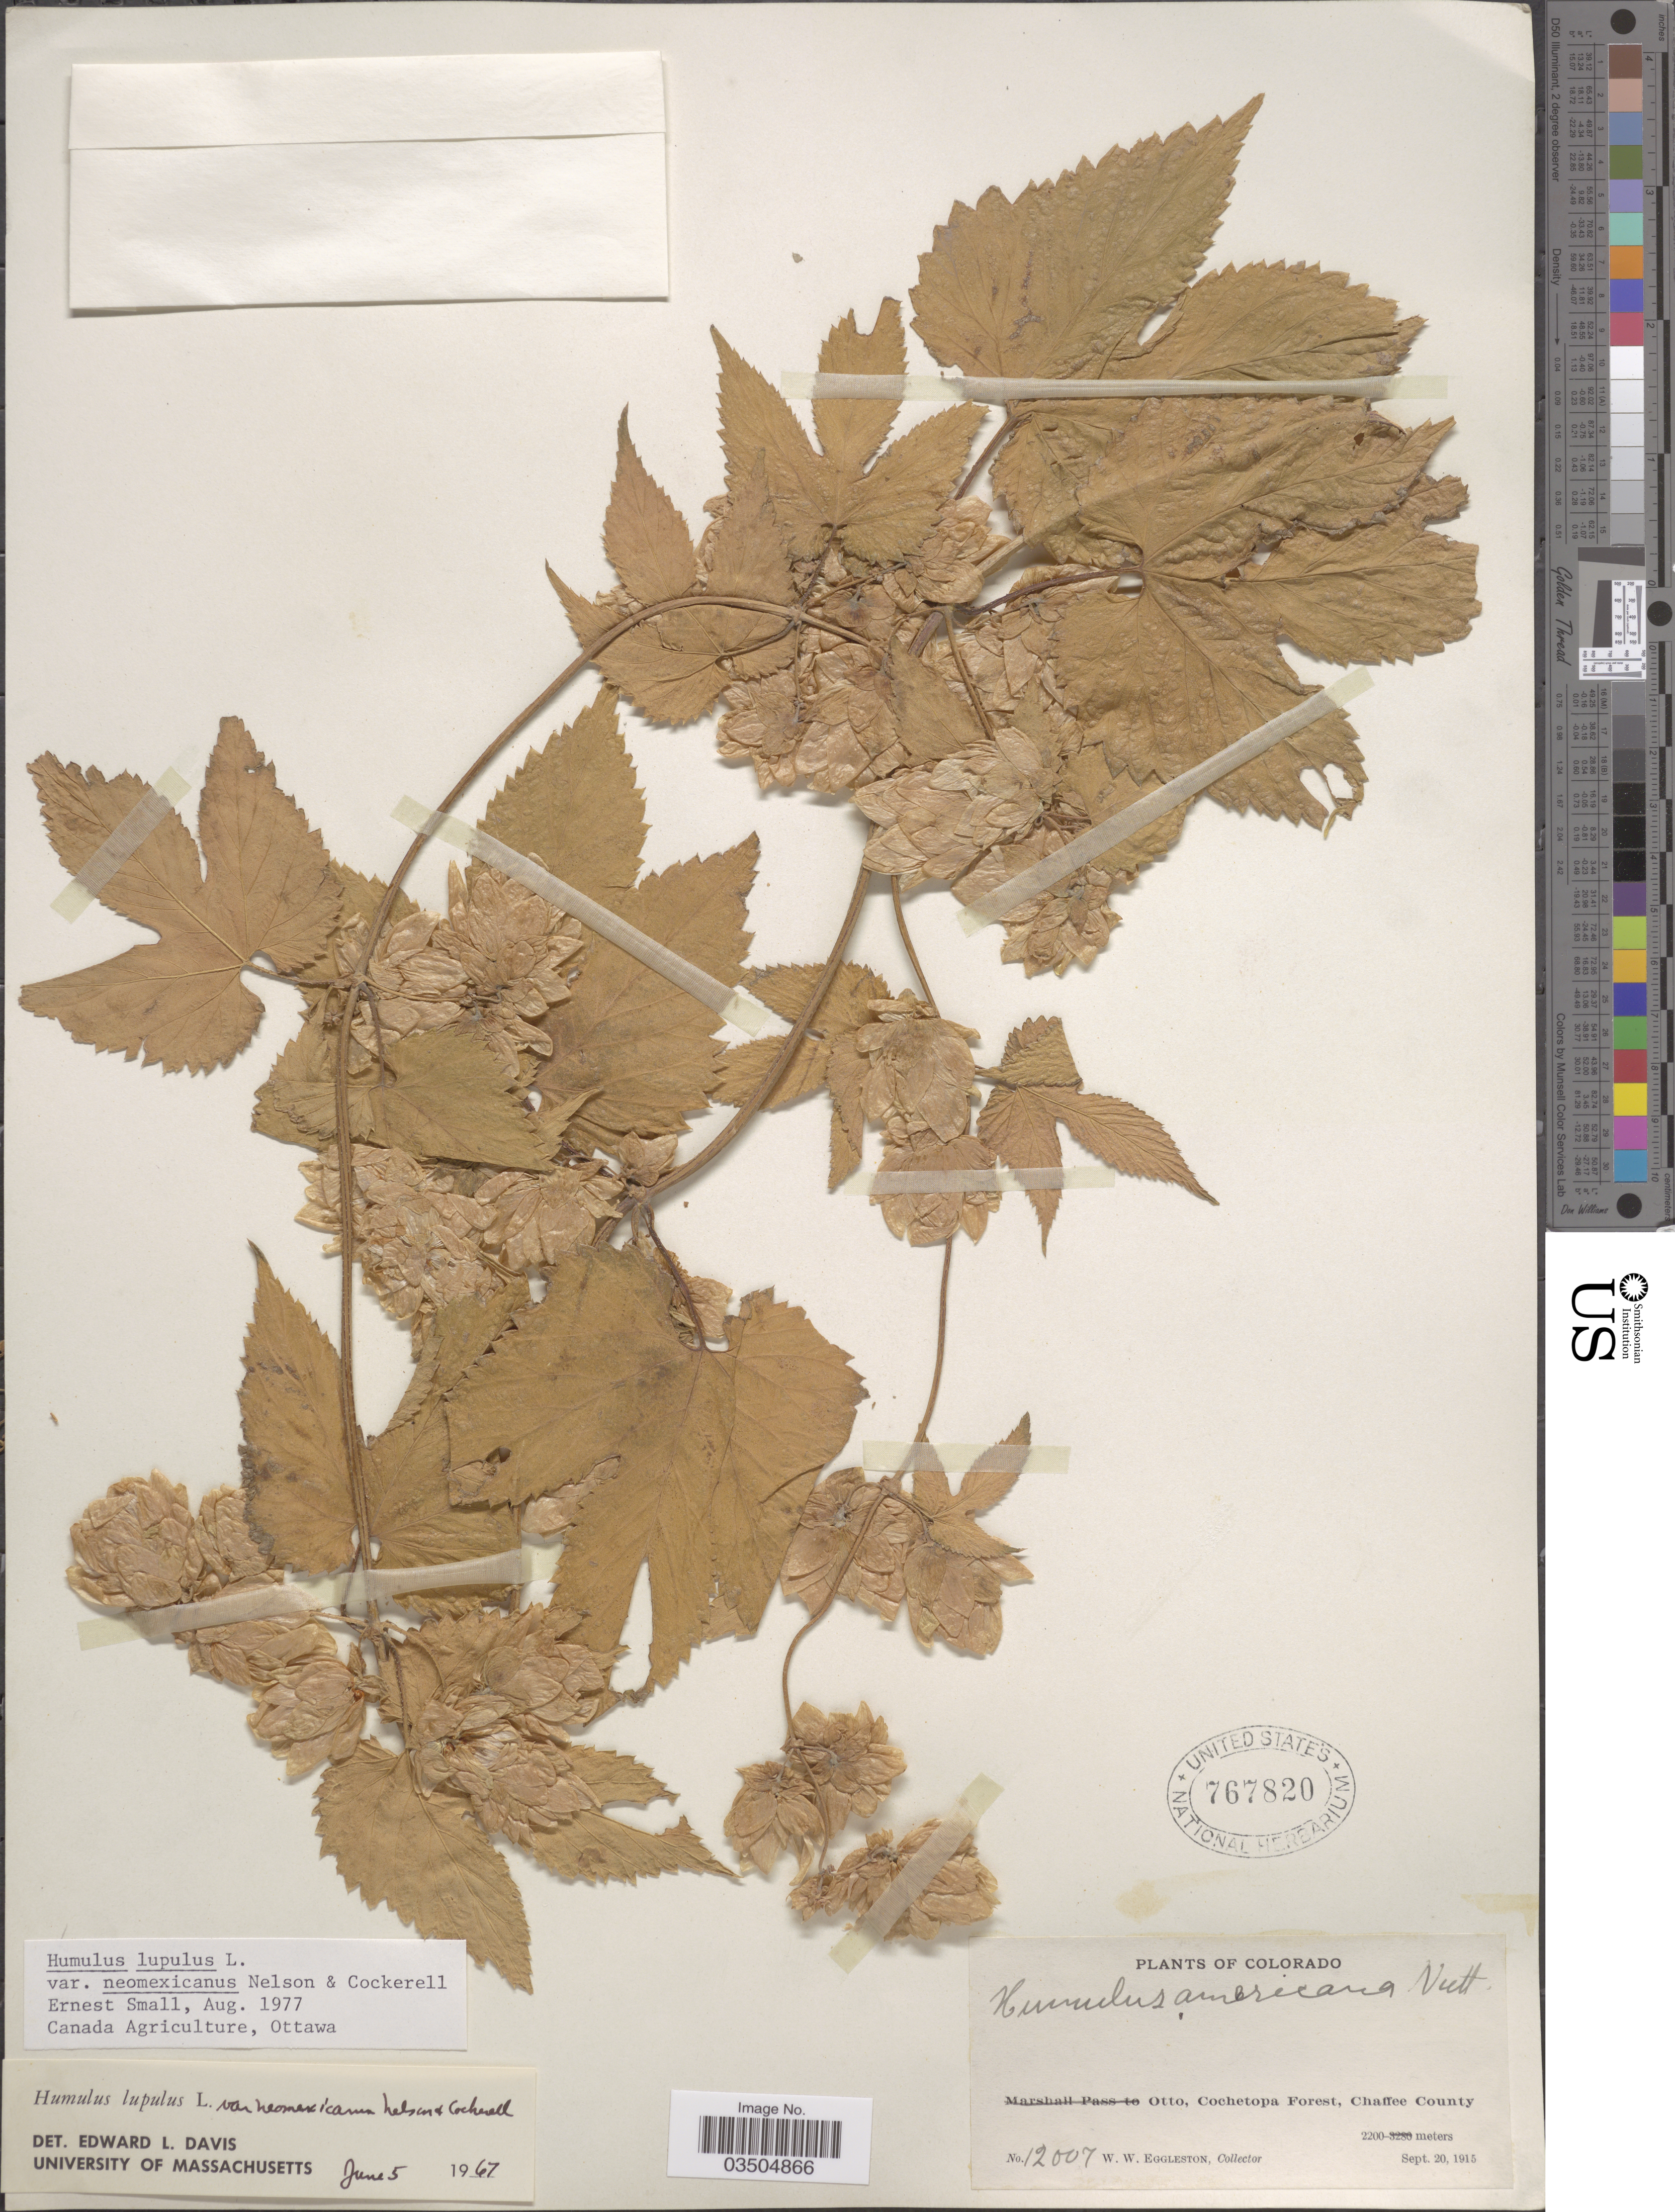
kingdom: Plantae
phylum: Tracheophyta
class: Magnoliopsida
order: Rosales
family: Cannabaceae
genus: Humulus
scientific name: Humulus neomexicanus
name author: (A. Nelson & Cockerell) Rydb.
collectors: W. W. Eggleston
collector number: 12007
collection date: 1915-09-20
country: United States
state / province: Colorado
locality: Otto, Cochetopa Forest, Chaffee County.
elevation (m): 2200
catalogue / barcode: US 767820